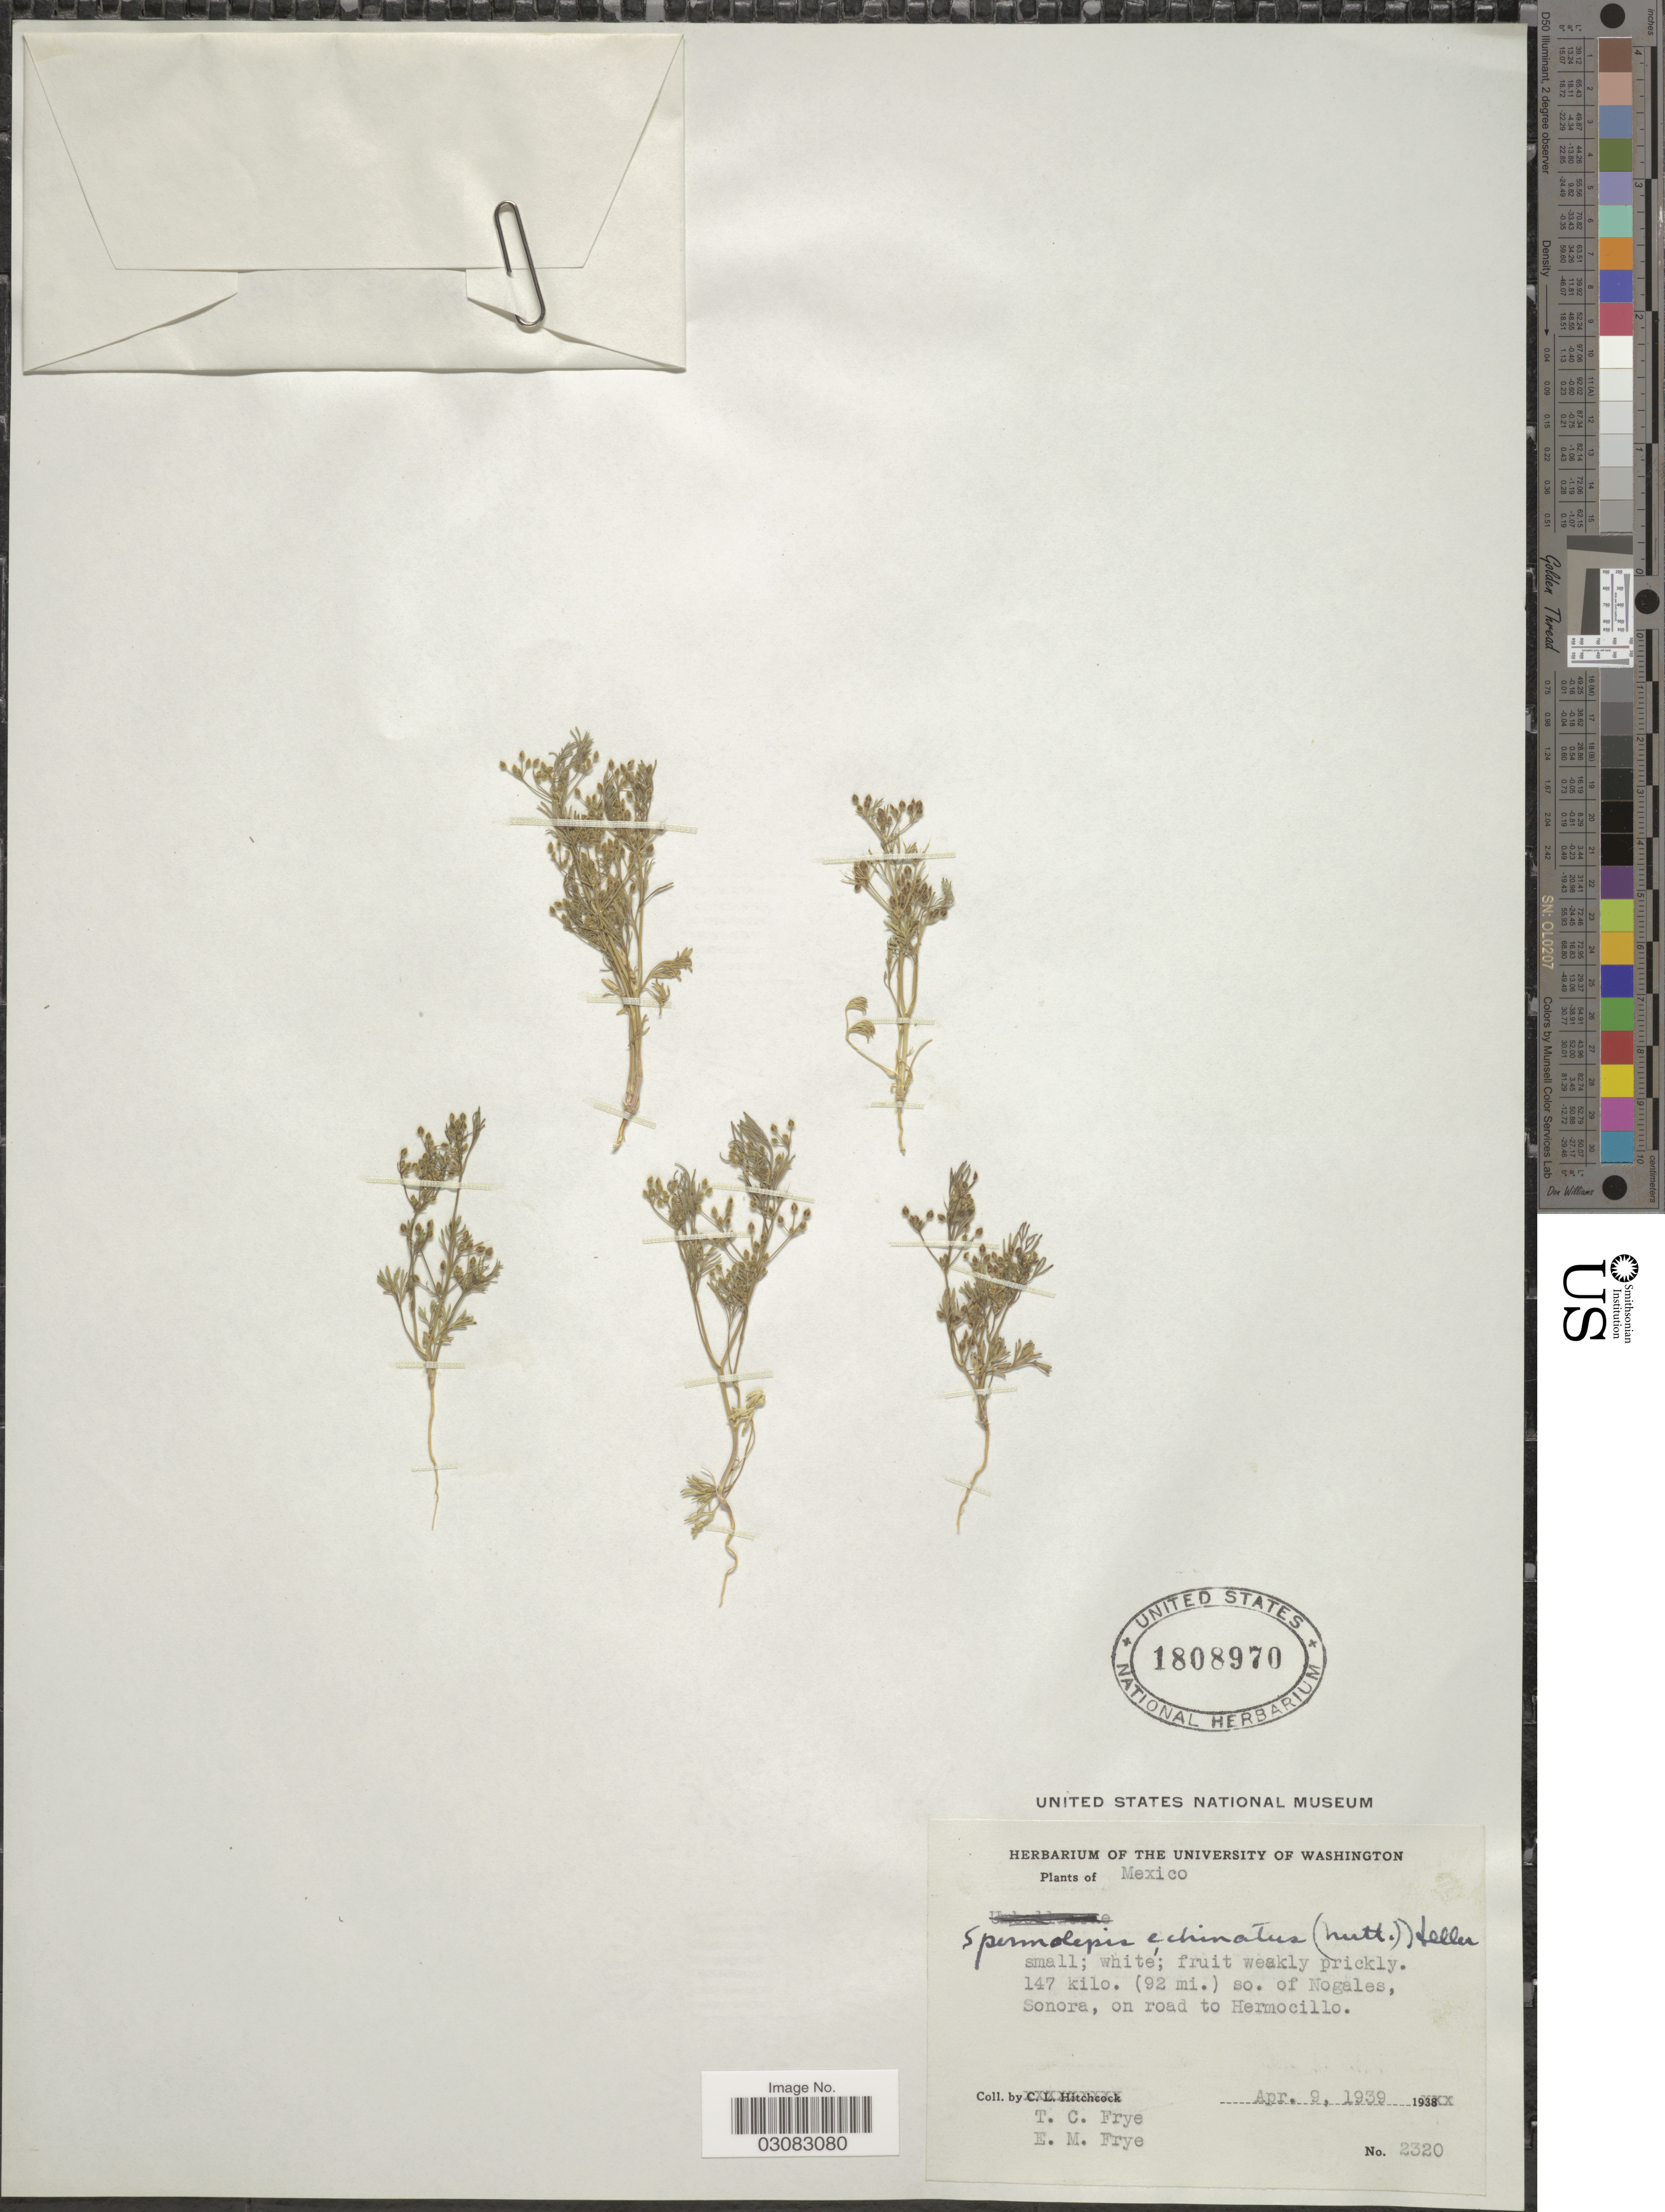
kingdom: Plantae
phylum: Tracheophyta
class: Magnoliopsida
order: Apiales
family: Apiaceae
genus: Spermolepis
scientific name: Spermolepis echinata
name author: (Nutt. ex DC.) A. Heller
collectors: T. C. Frye & E. Frye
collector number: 2320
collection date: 1939-04-09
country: Mexico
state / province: Sonora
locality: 147 kilo. (92 mi.) so. of Nogales, Sonora, on road to Hermocillo.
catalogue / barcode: US 1808970